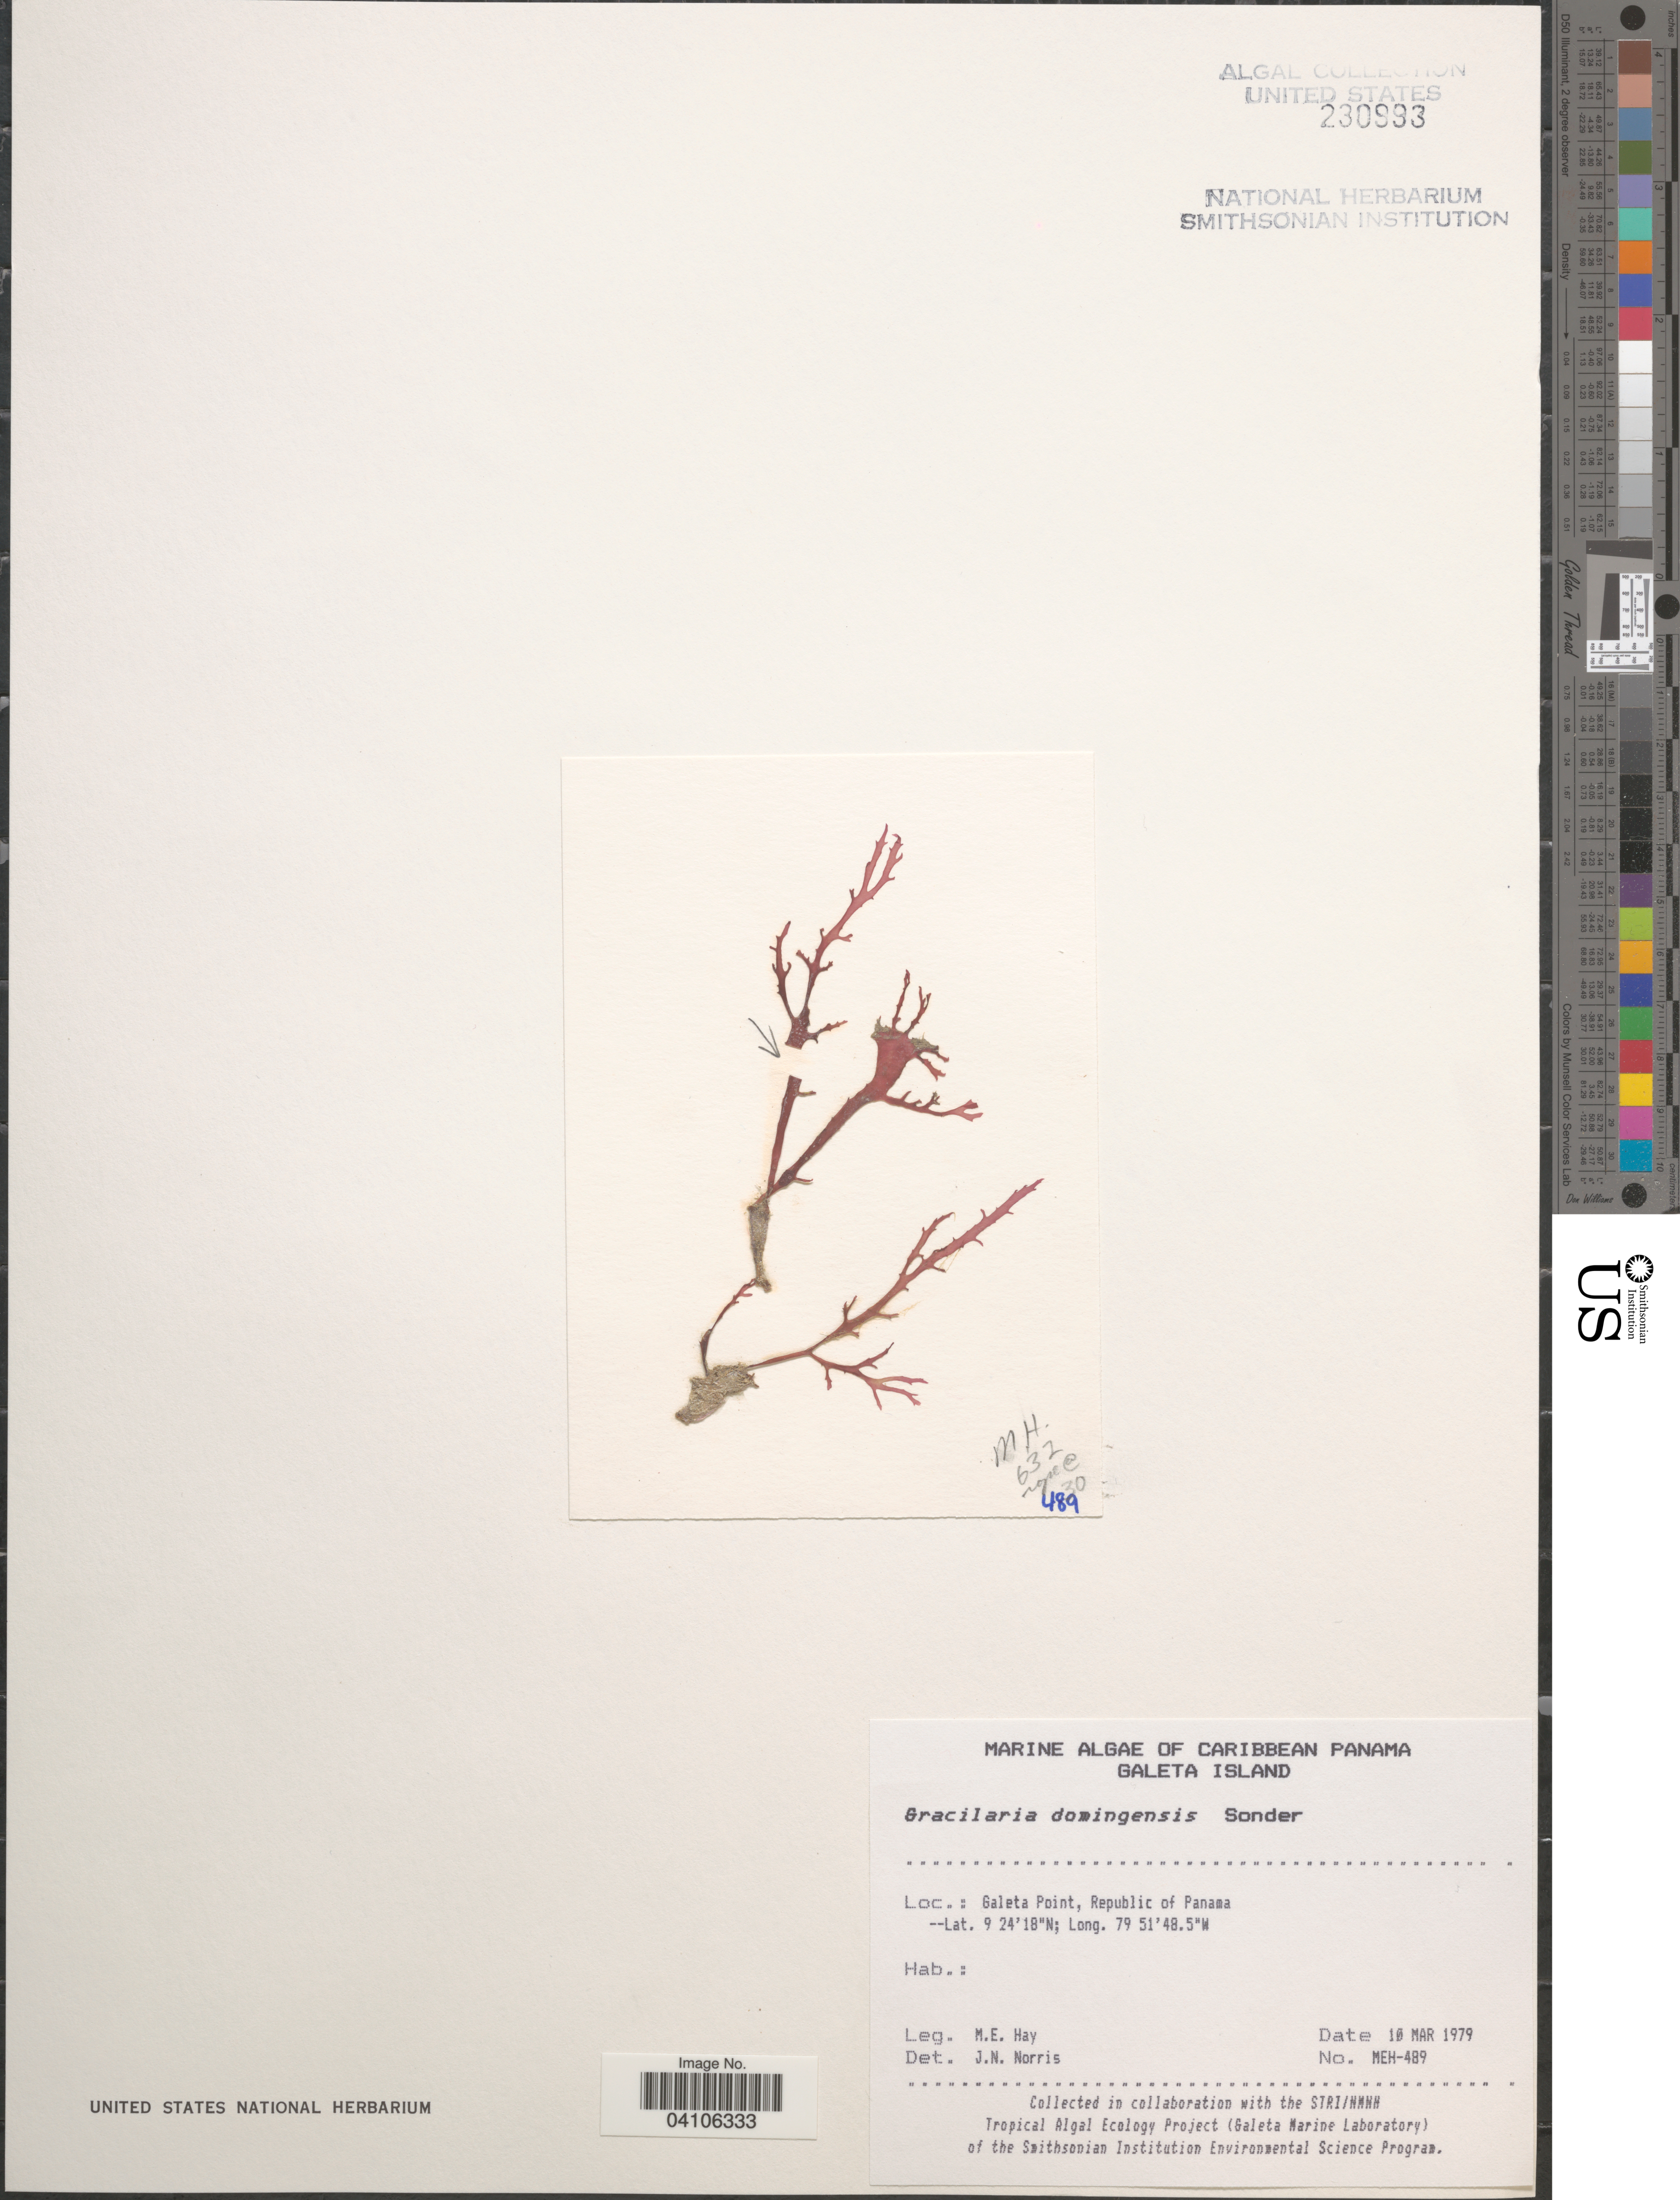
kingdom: Plantae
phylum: Rhodophyta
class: Florideophyceae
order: Gracilariales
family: Gracilariaceae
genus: Gracilaria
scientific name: Gracilaria domingensis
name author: (Kütz.) O.G. Sond. in Dickie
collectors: M. E. Hay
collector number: MEH-489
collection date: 1979-03-10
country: Panama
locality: Caribbean Panama. Galeta Point, Republic of Panama.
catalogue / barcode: US 230993